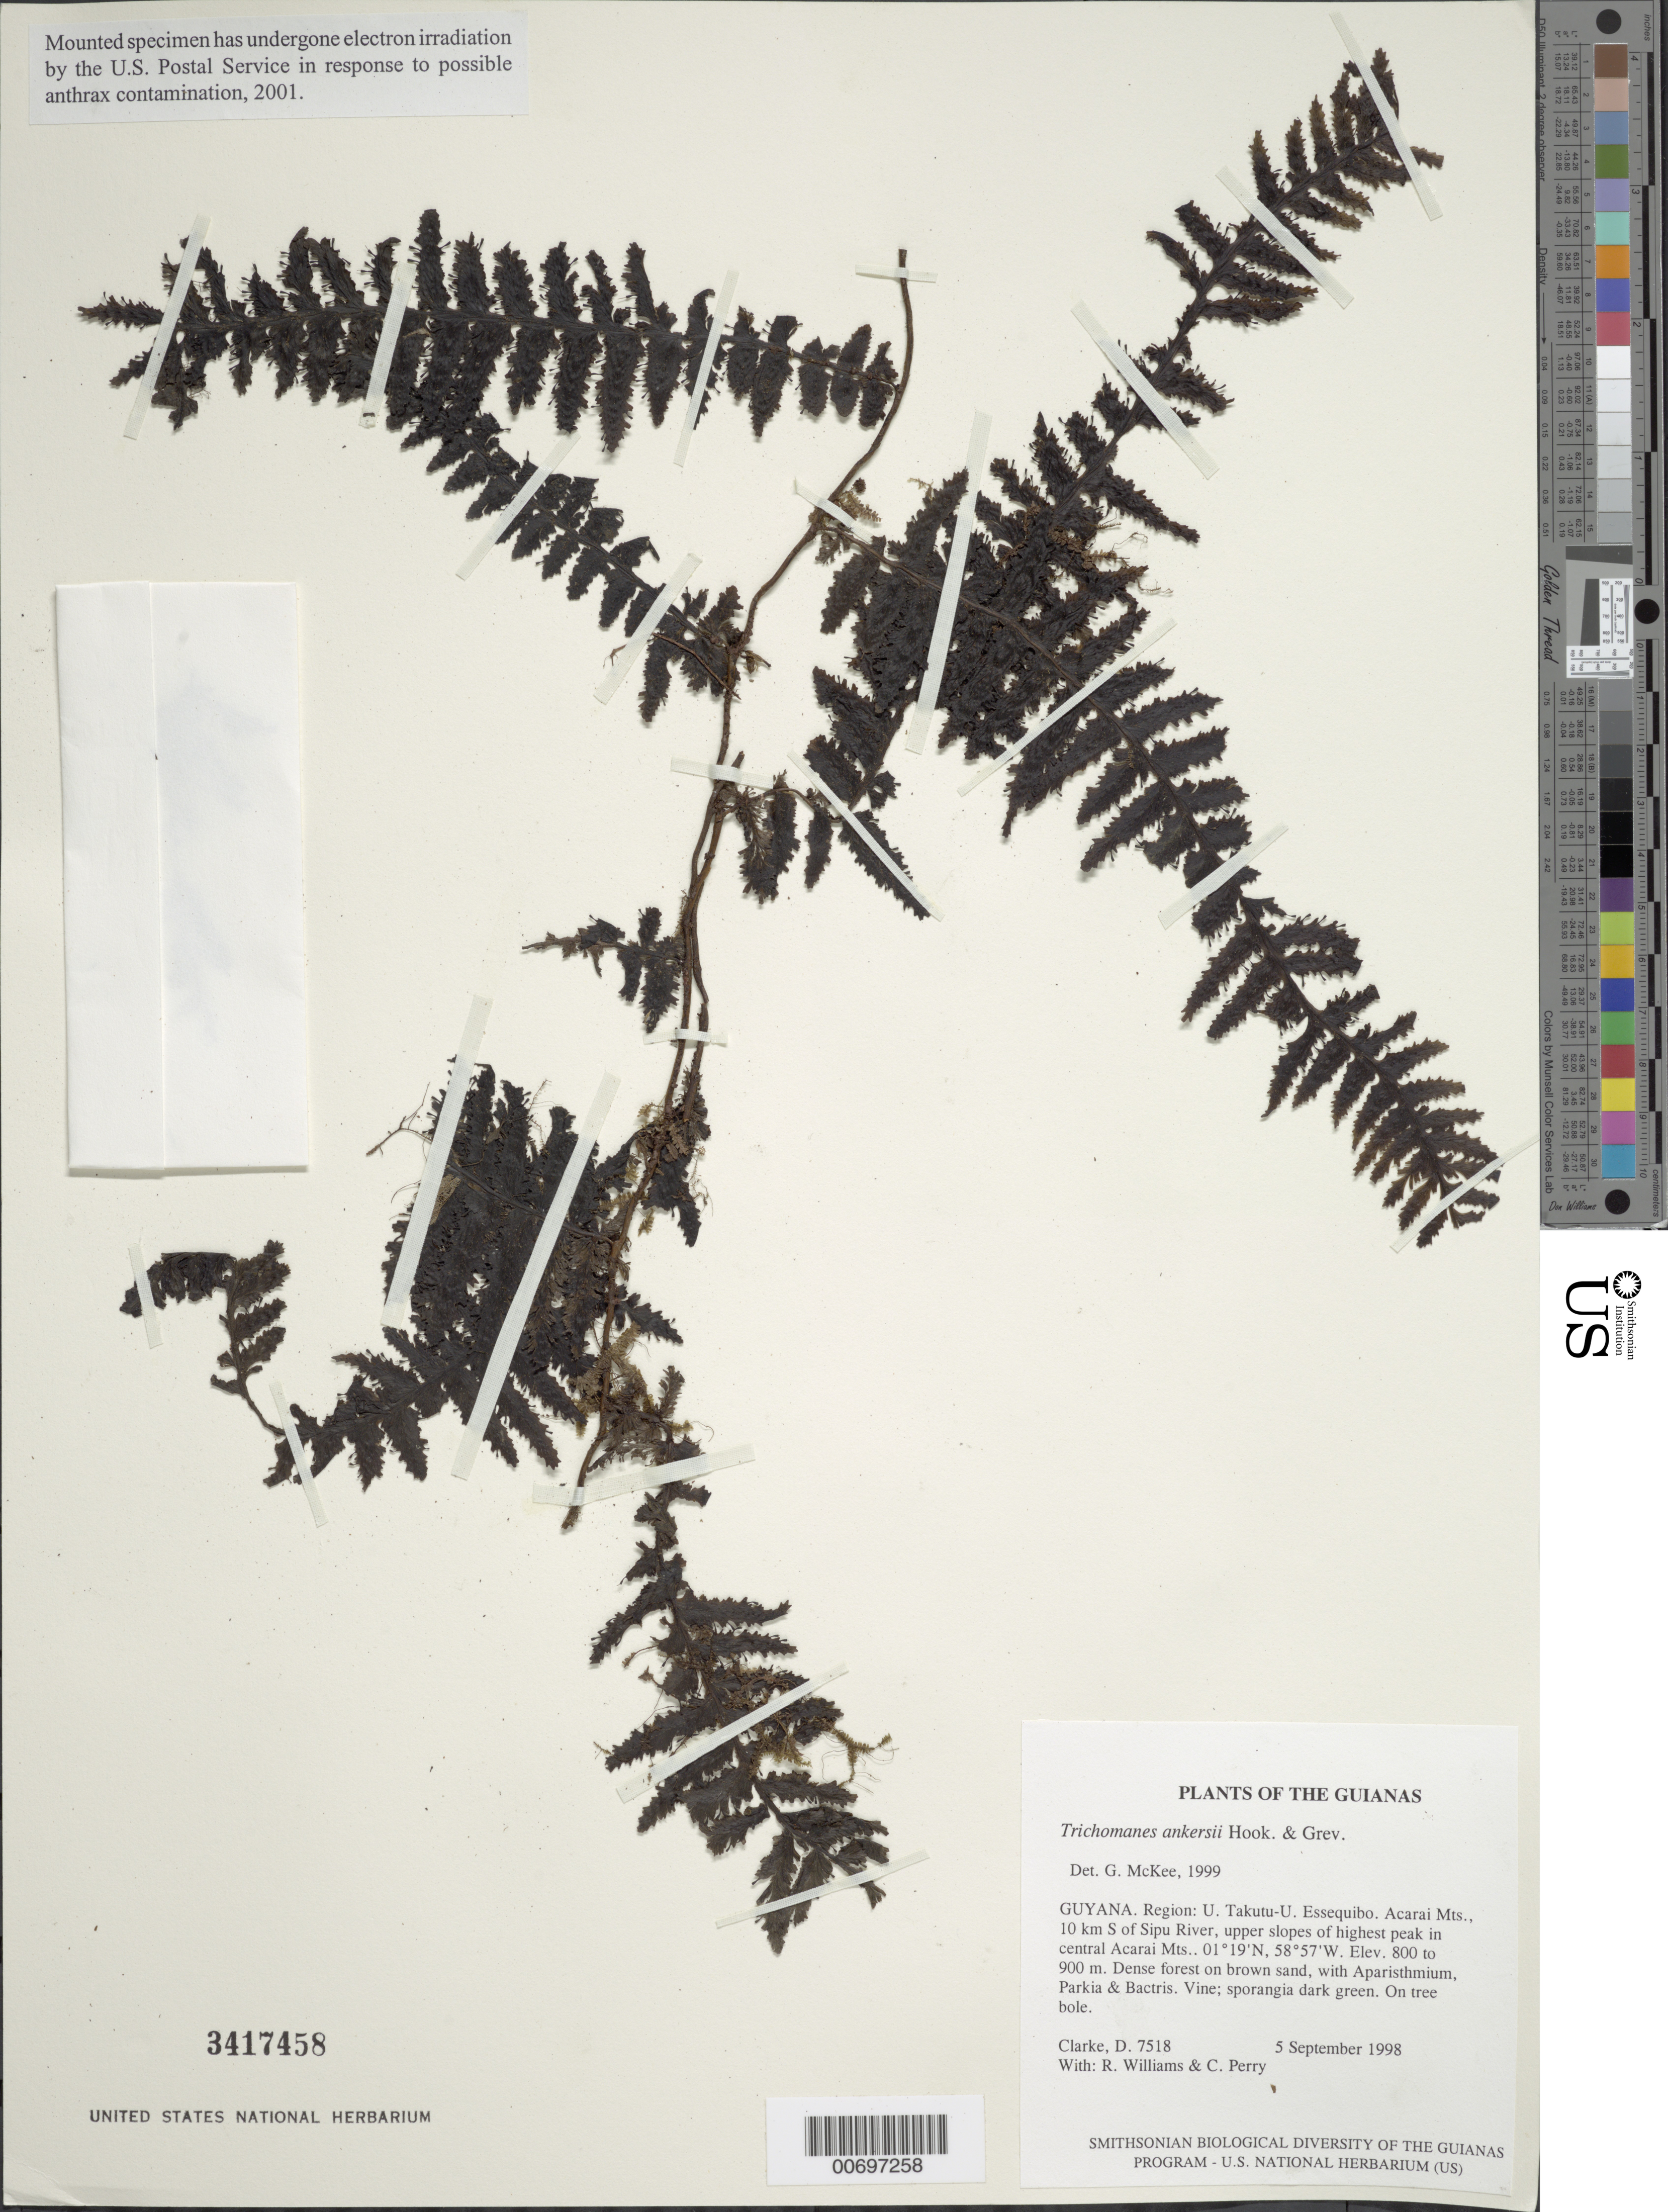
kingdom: Plantae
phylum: Tracheophyta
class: Polypodiopsida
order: Hymenophyllales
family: Hymenophyllaceae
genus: Trichomanes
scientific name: Trichomanes ankersii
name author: C. Parker ex Hook. & Grev.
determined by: McKee, G. S., (US), NMNH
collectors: H. D. Clarke, R. Williams & C. Perry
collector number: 7518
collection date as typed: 5 September 1998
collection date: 1998-09-05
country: Guyana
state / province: U. Takutu-U. Essequibo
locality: Acarai Mts., 10 km S of Sipu River, upper slopes of highest peak in central Acarai Mts.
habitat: Dense forest on brown sand, with Aparisthmium, Parkia & Bactris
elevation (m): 800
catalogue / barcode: US 3417458